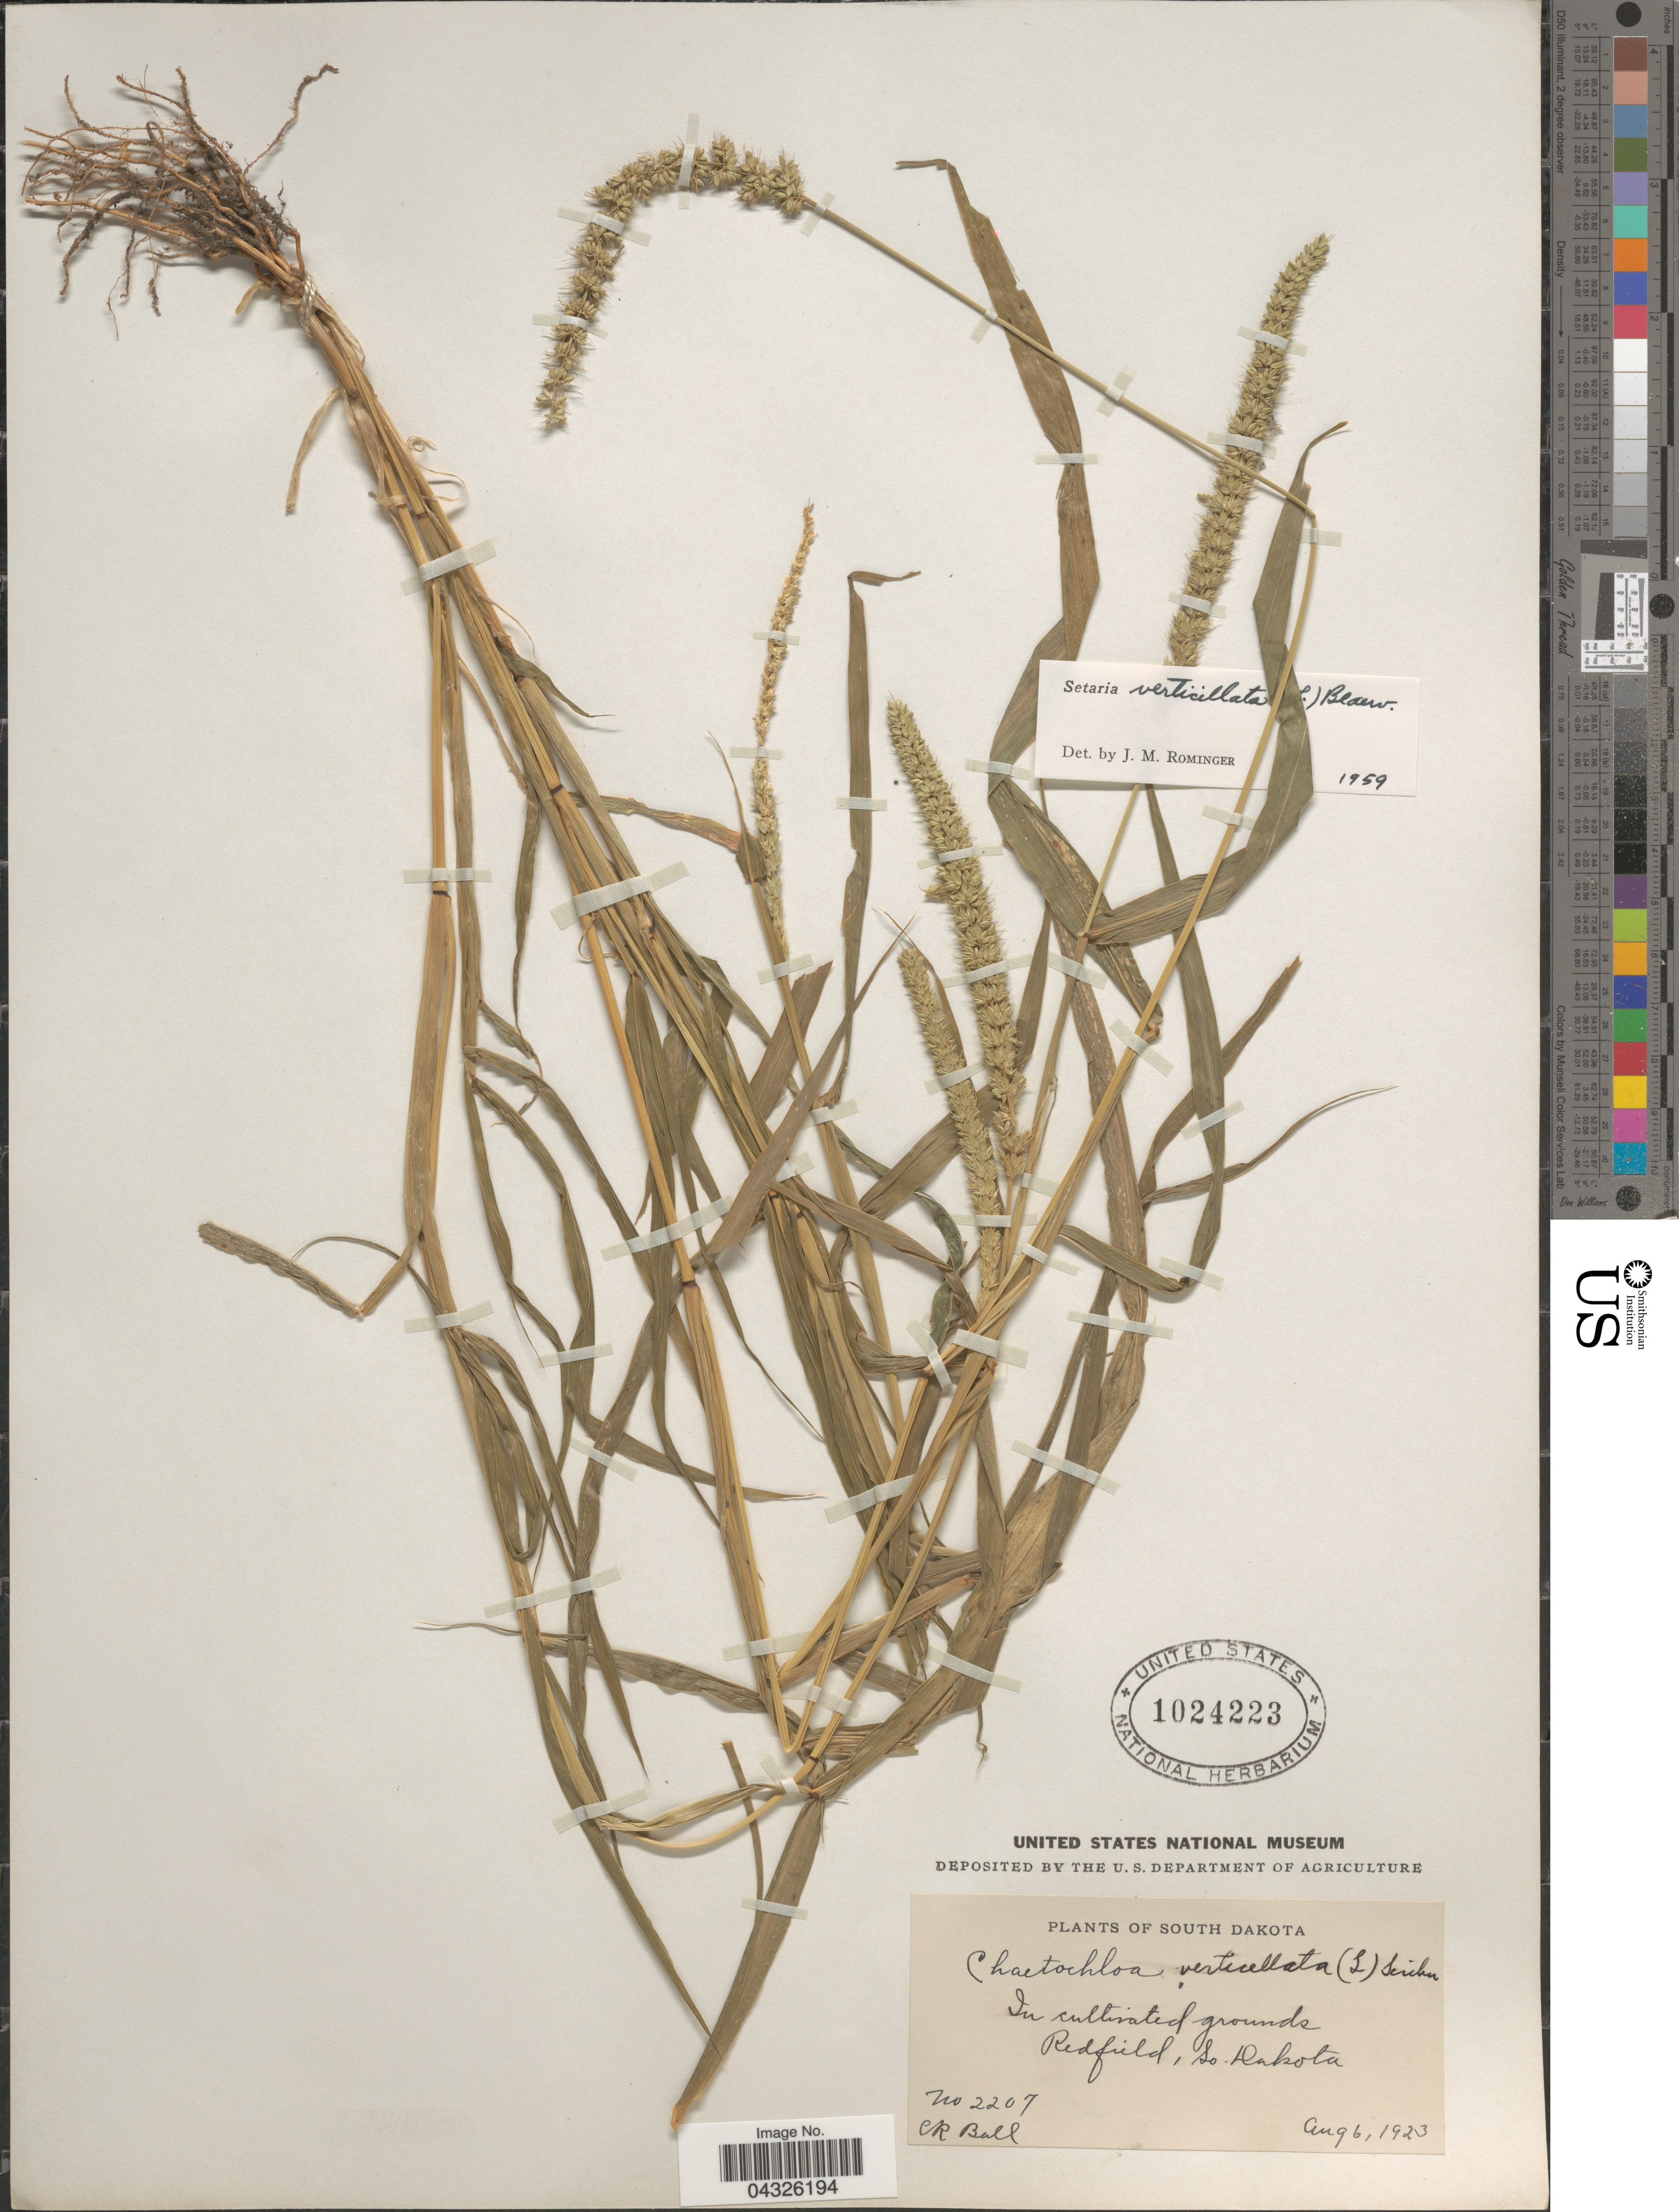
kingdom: Plantae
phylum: Tracheophyta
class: Liliopsida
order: Poales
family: Poaceae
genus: Setaria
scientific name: Setaria verticillata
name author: (L.) P. Beauv.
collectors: C. R. Ball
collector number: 2207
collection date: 1923-08-06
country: United States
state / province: South Dakota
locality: Redfield, So. Dakota.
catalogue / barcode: US 1024223